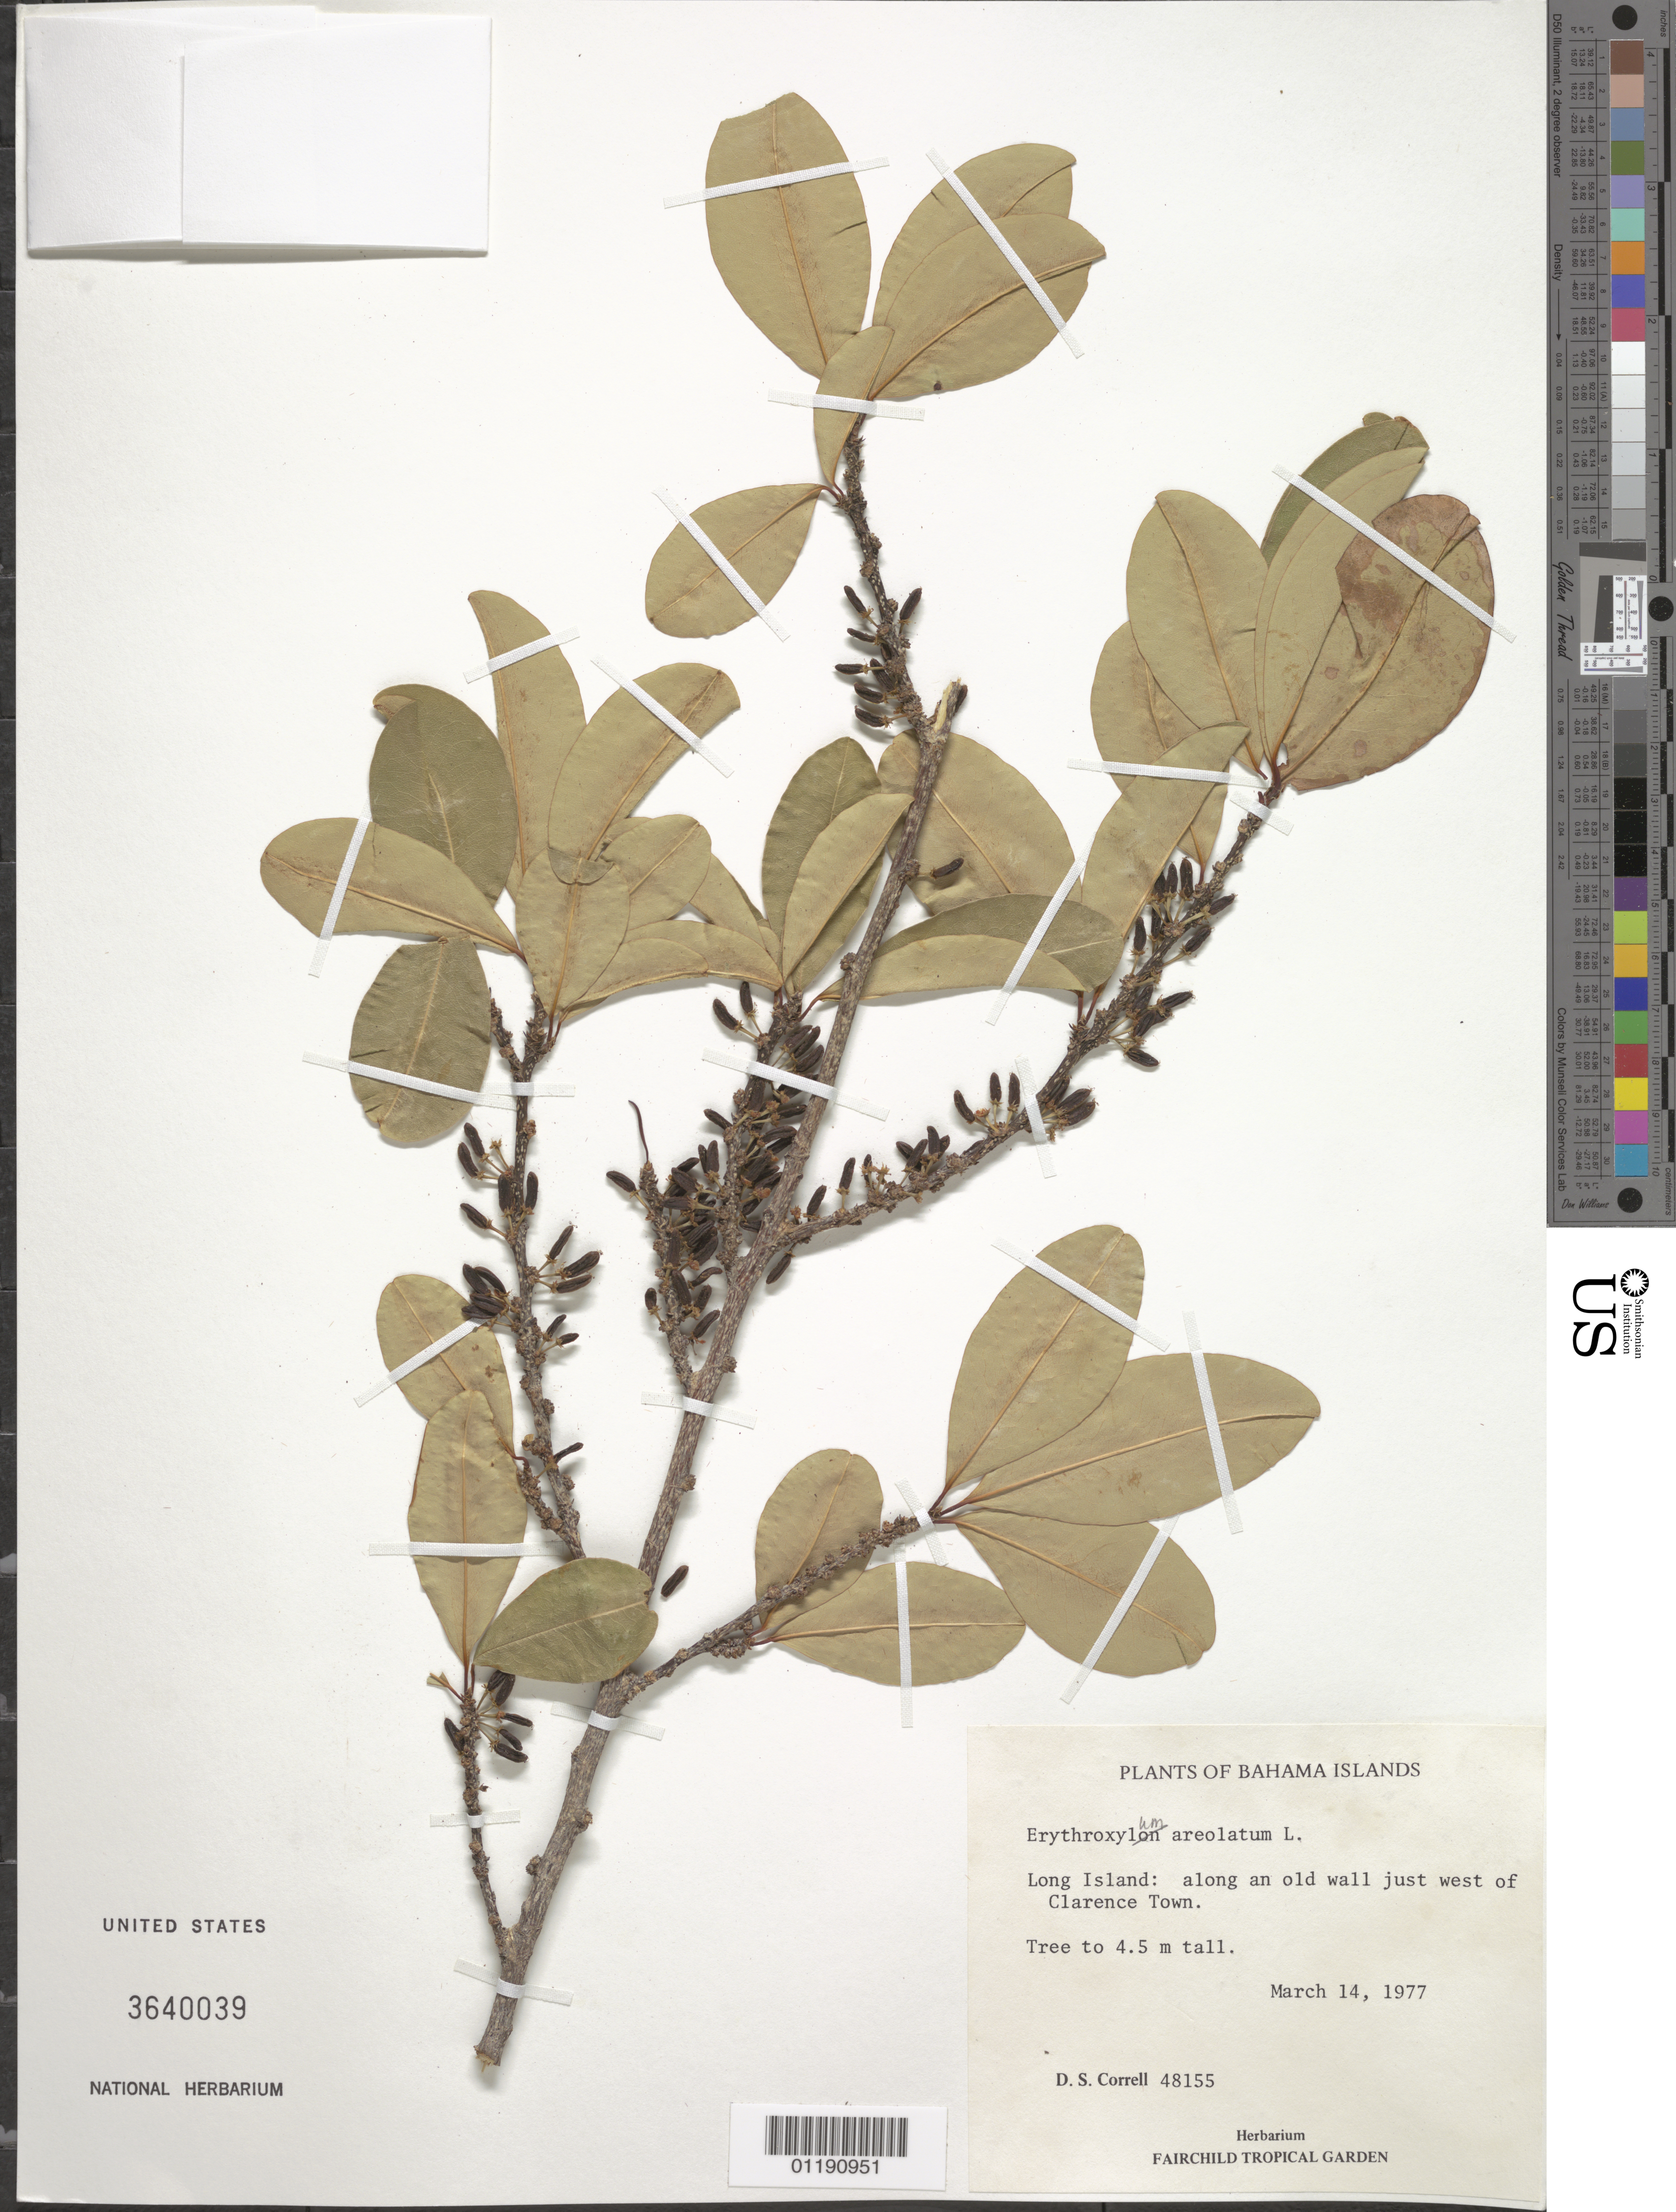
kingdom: Plantae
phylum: Tracheophyta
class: Magnoliopsida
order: Malpighiales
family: Erythroxylaceae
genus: Erythroxylum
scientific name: Erythroxylum areolatum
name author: L.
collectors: D. S. Correll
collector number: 48155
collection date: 1977-03-14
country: Bahamas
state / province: Long Island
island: Long Island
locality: Long Island: along an old wall just W of Clarence Town.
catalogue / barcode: US 3640039